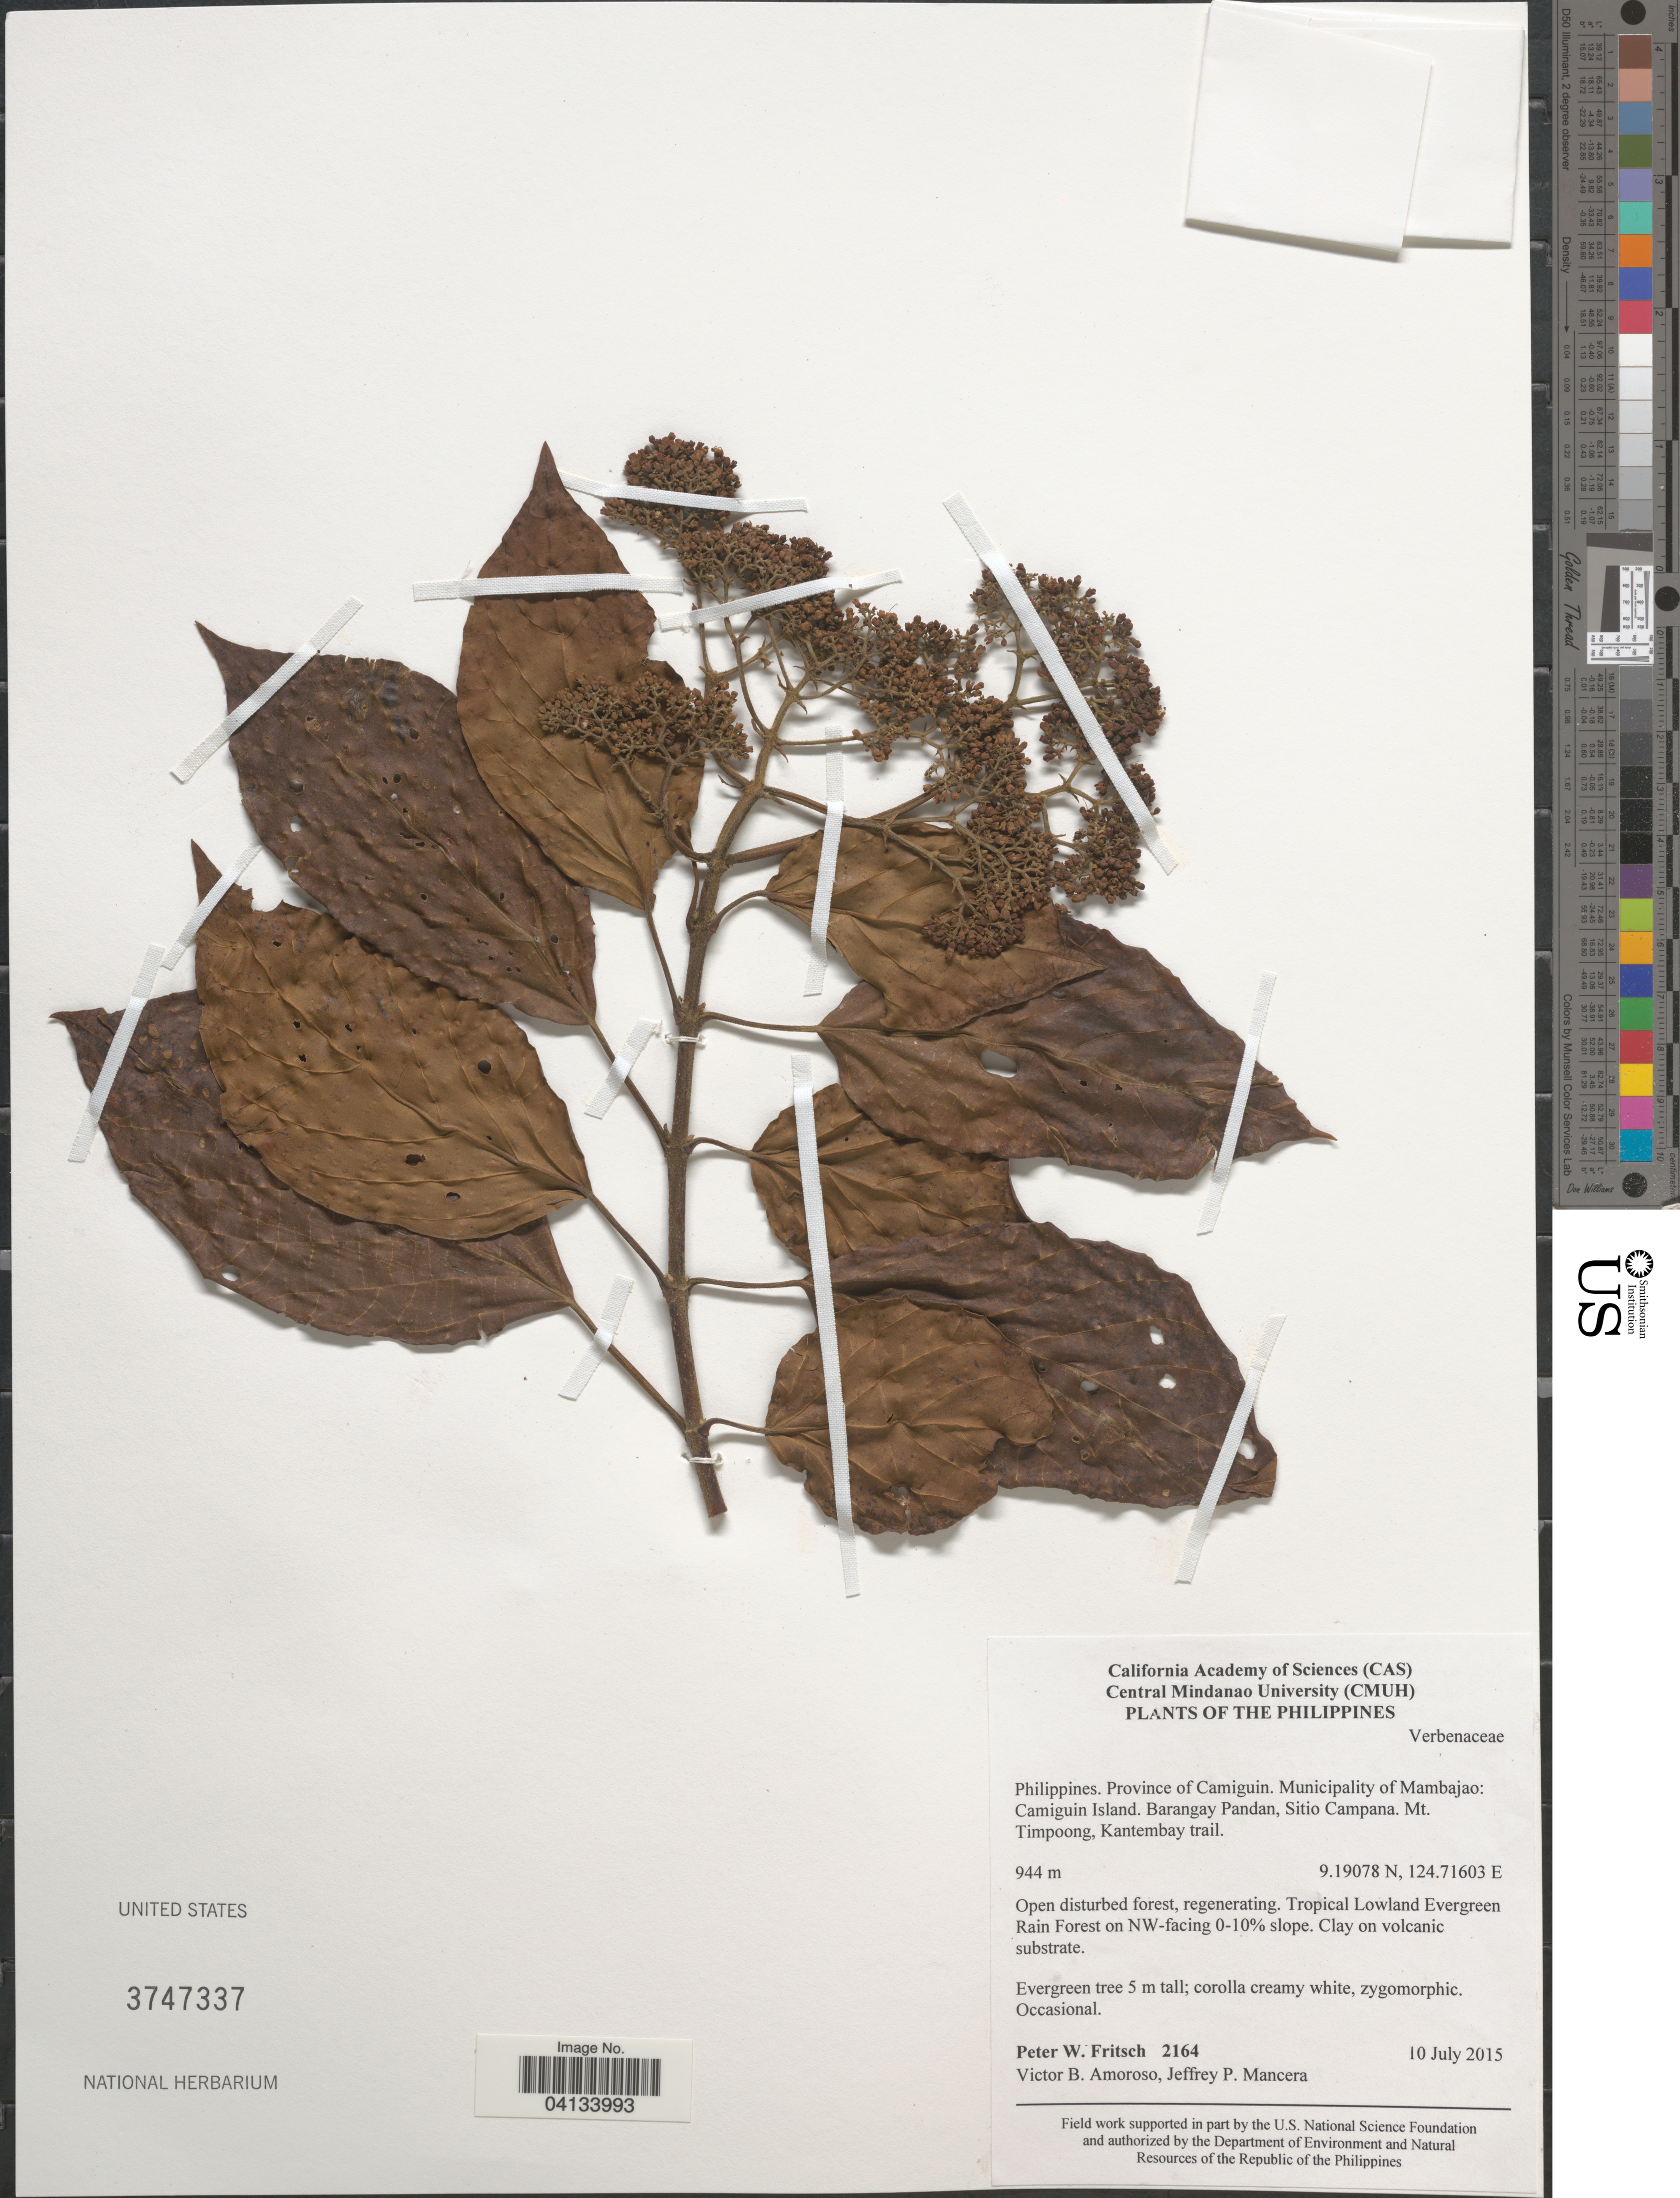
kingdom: Plantae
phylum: Tracheophyta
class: Magnoliopsida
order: Lamiales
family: Verbenaceae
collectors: P. W. Fritsch, V. Amoroso & J. Mancera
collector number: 2164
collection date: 2015-07-10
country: Philippines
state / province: Northern Mindanao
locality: Province of Camiguin. Municipality of Mambajao: Camiguin Island. Barangay Pandan, Sitio Campana. Mt. Timpoong, Kantembay trail. Tropical Lowland Evergreen Rain Forest on NW-facing 0-10% slope.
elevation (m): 944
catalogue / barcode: US 3747337